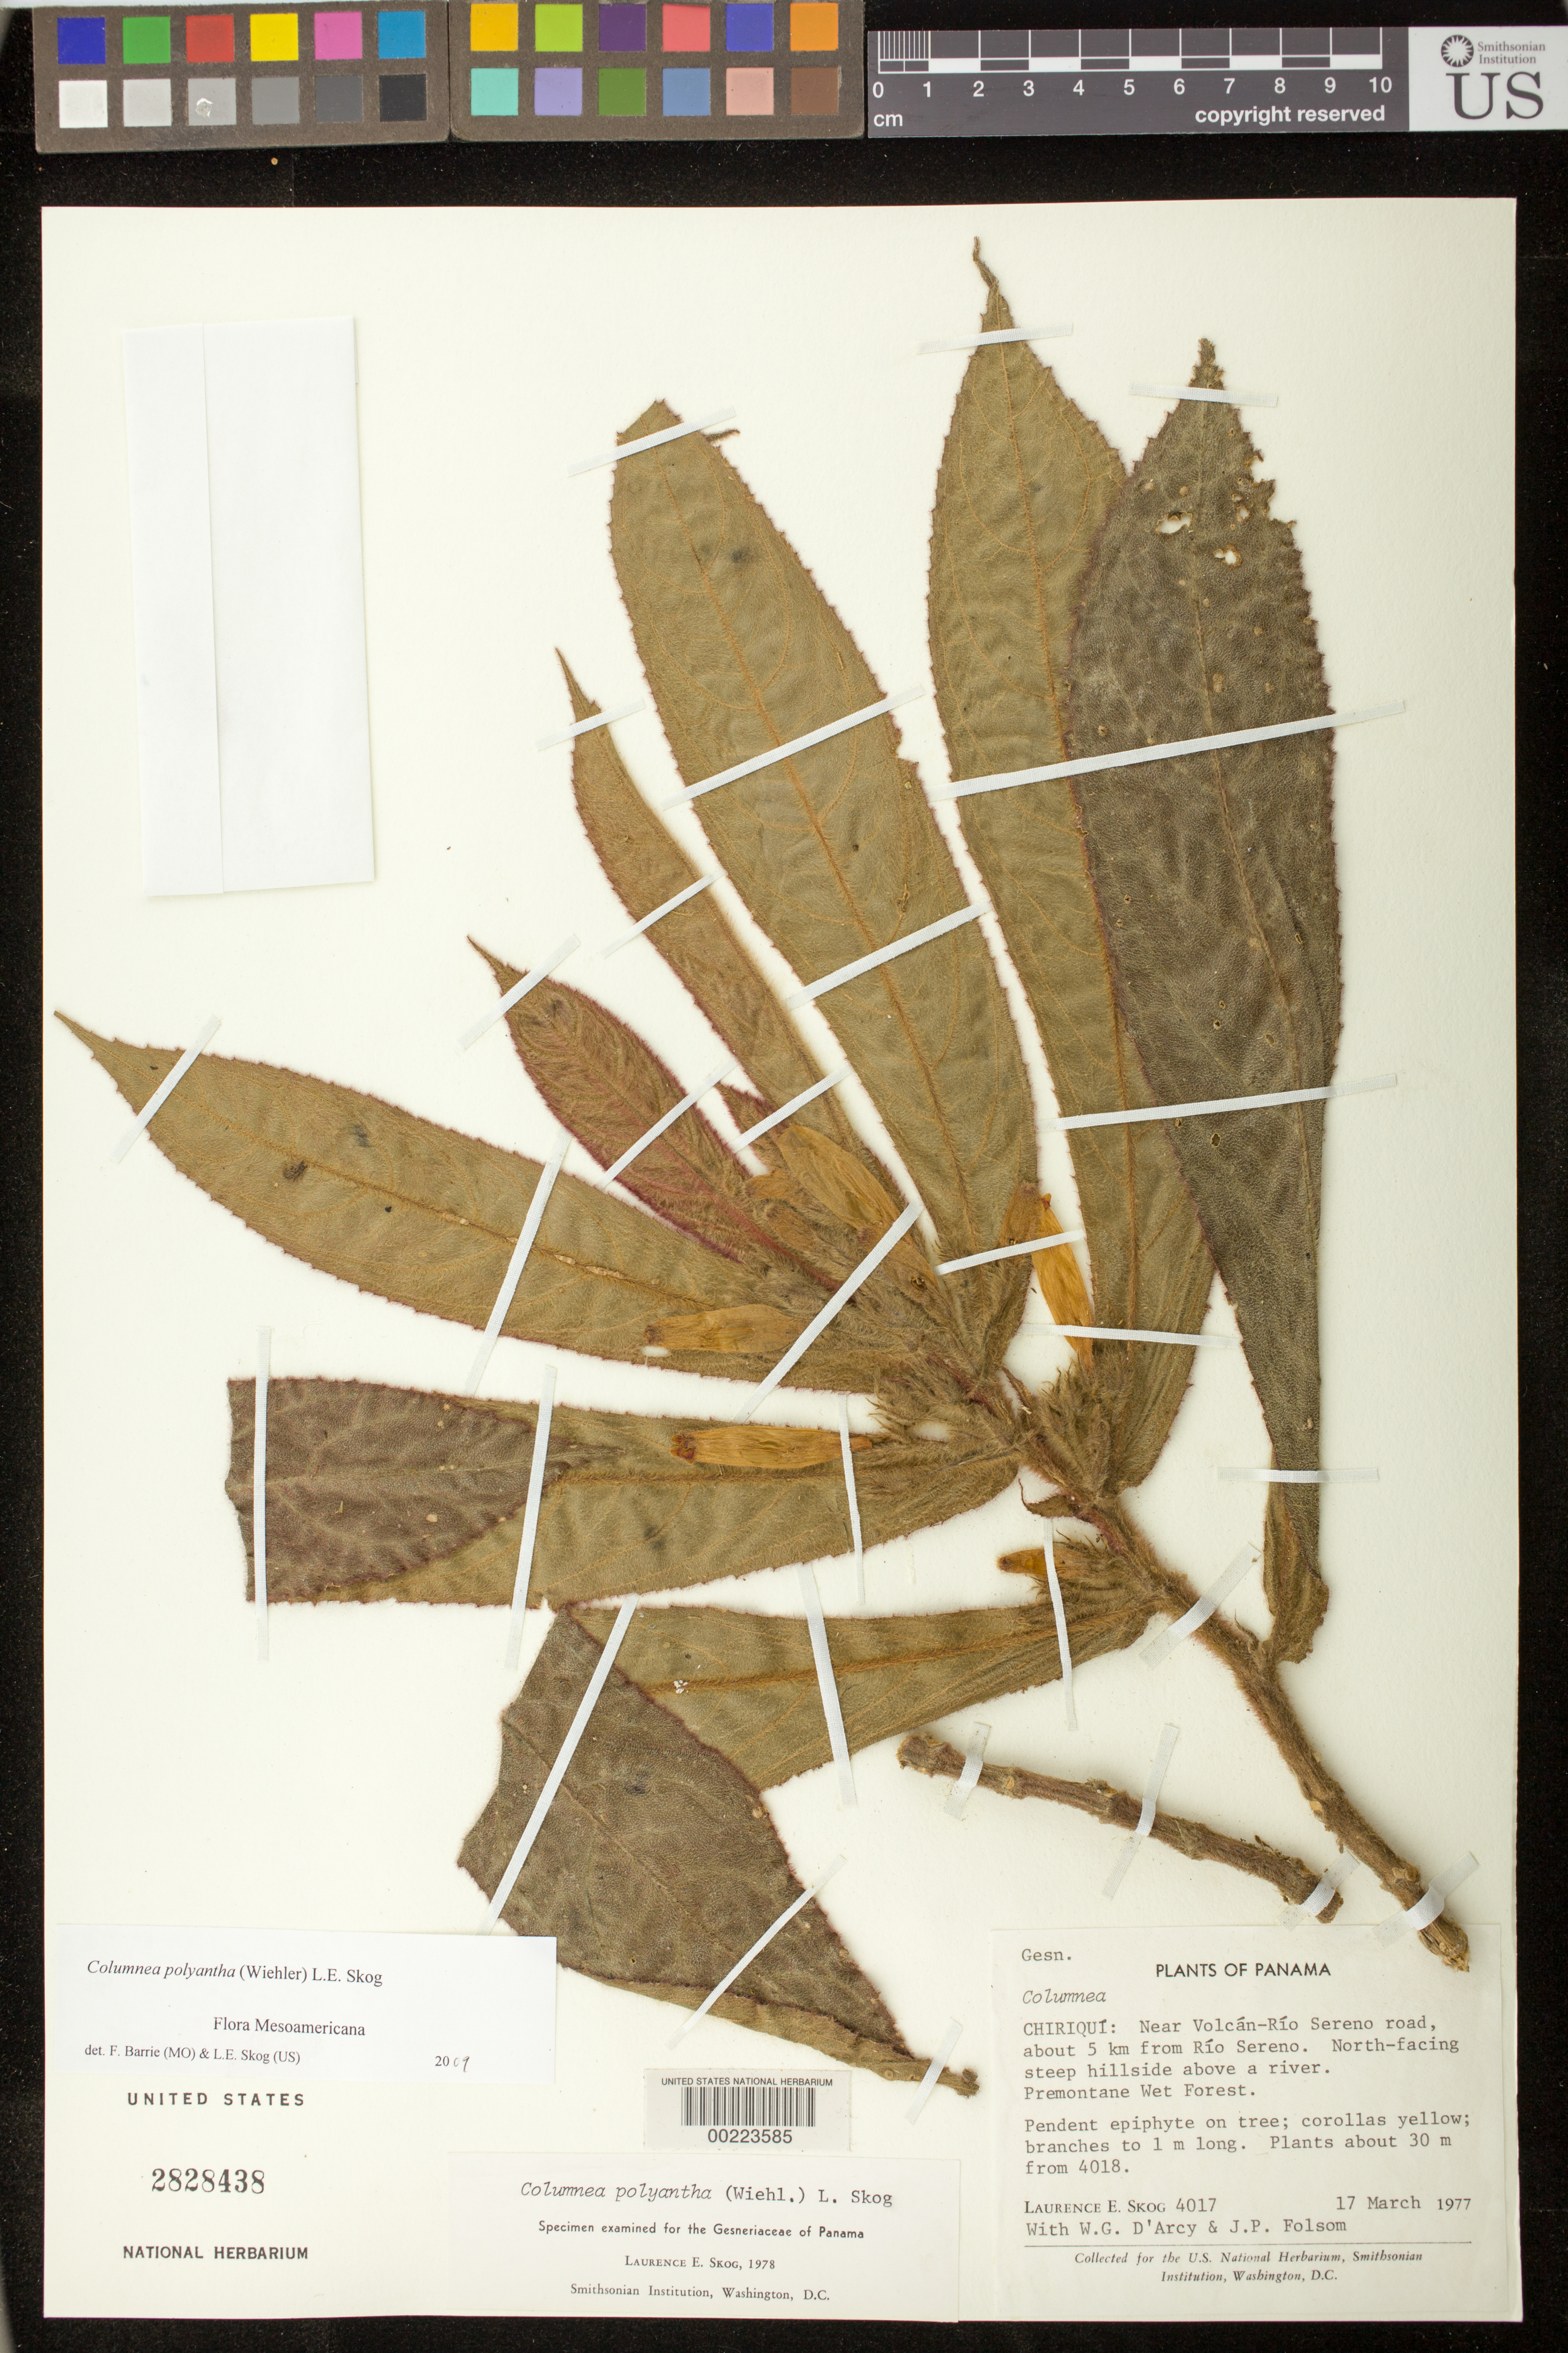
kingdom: Plantae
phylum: Tracheophyta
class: Magnoliopsida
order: Lamiales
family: Gesneriaceae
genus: Columnea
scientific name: Columnea polyantha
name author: (Wiehler) L.E. Skog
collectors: L. E. Skog, W. G. D'Arcy & J. P. Folsom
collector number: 4017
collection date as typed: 17 Mar 1977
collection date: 1977-03-17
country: Panama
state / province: Chiriquí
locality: Near Volcan-Rio Sereno road, about 5 km from Rio Sereno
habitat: North-facing steep hillside above a river, premontane wet forest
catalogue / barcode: US 2828438